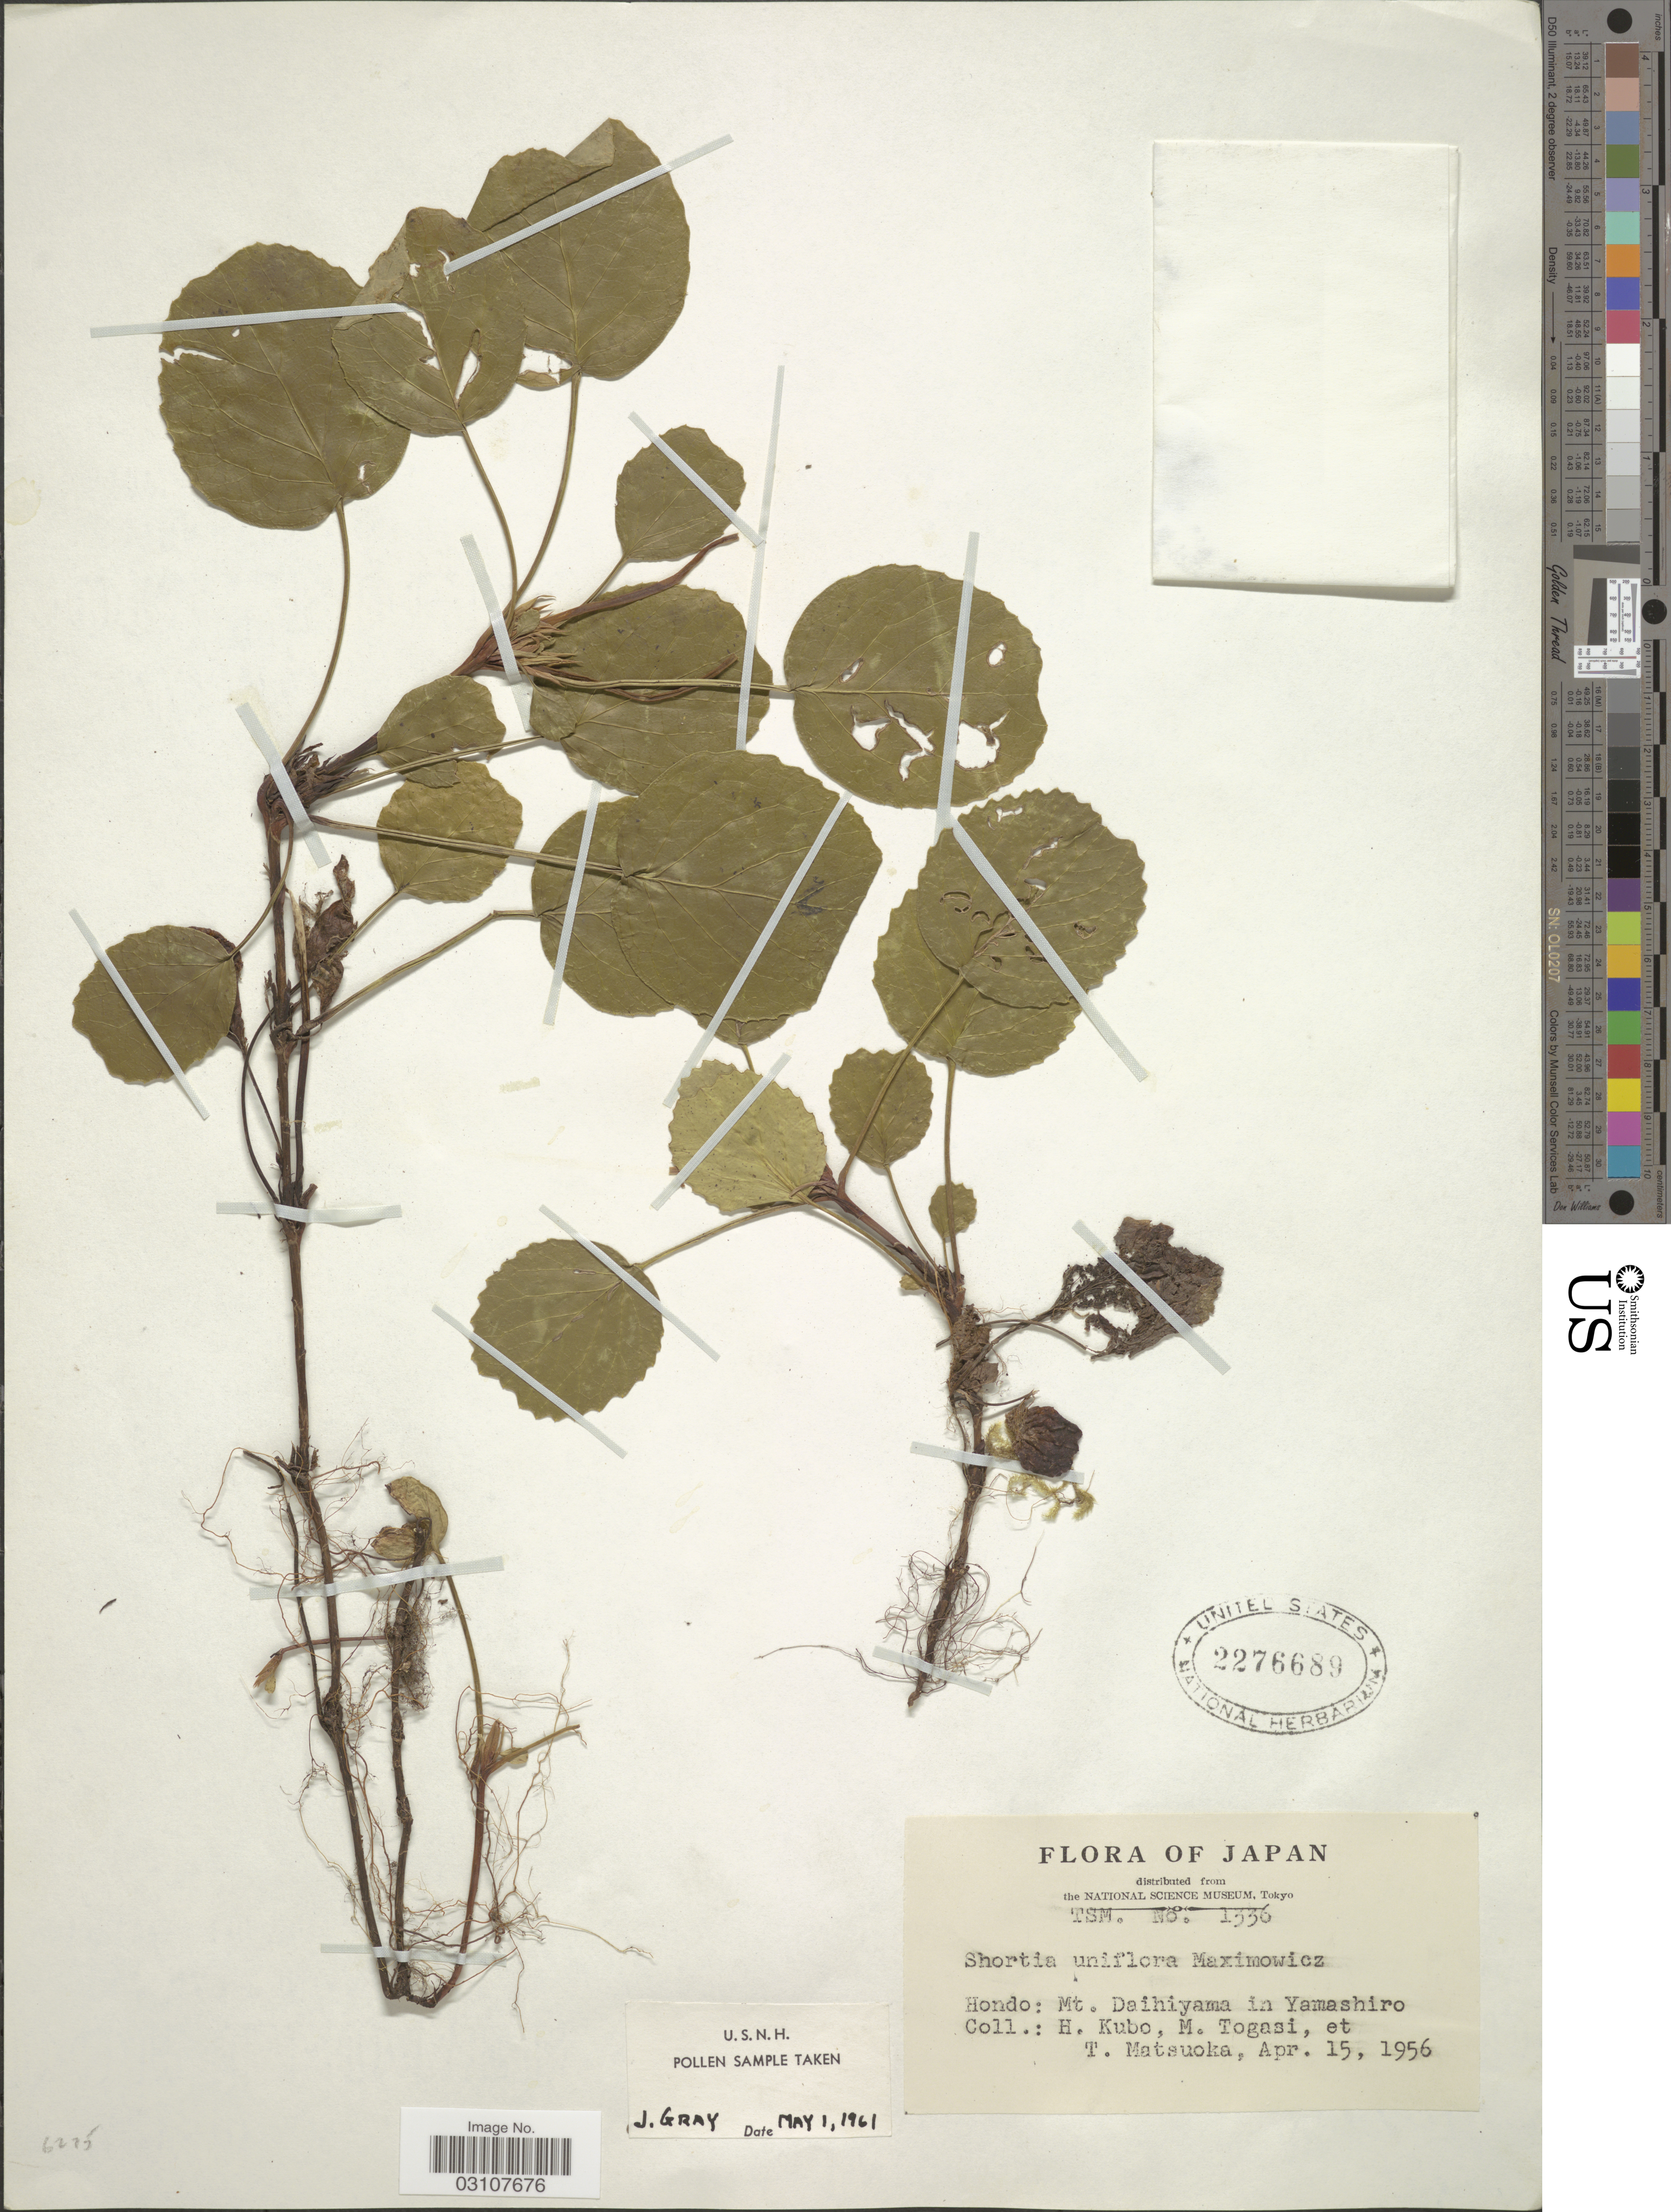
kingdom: Plantae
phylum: Tracheophyta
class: Magnoliopsida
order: Ericales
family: Diapensiaceae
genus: Shortia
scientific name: Shortia uniflora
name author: Maxim.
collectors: H. Kubo, M. Togasi & T. Matsuoka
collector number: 1336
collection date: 1956-04-15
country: Japan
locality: Hondo: Mt. Daihiyama in Yamashiro.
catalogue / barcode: US 2276689